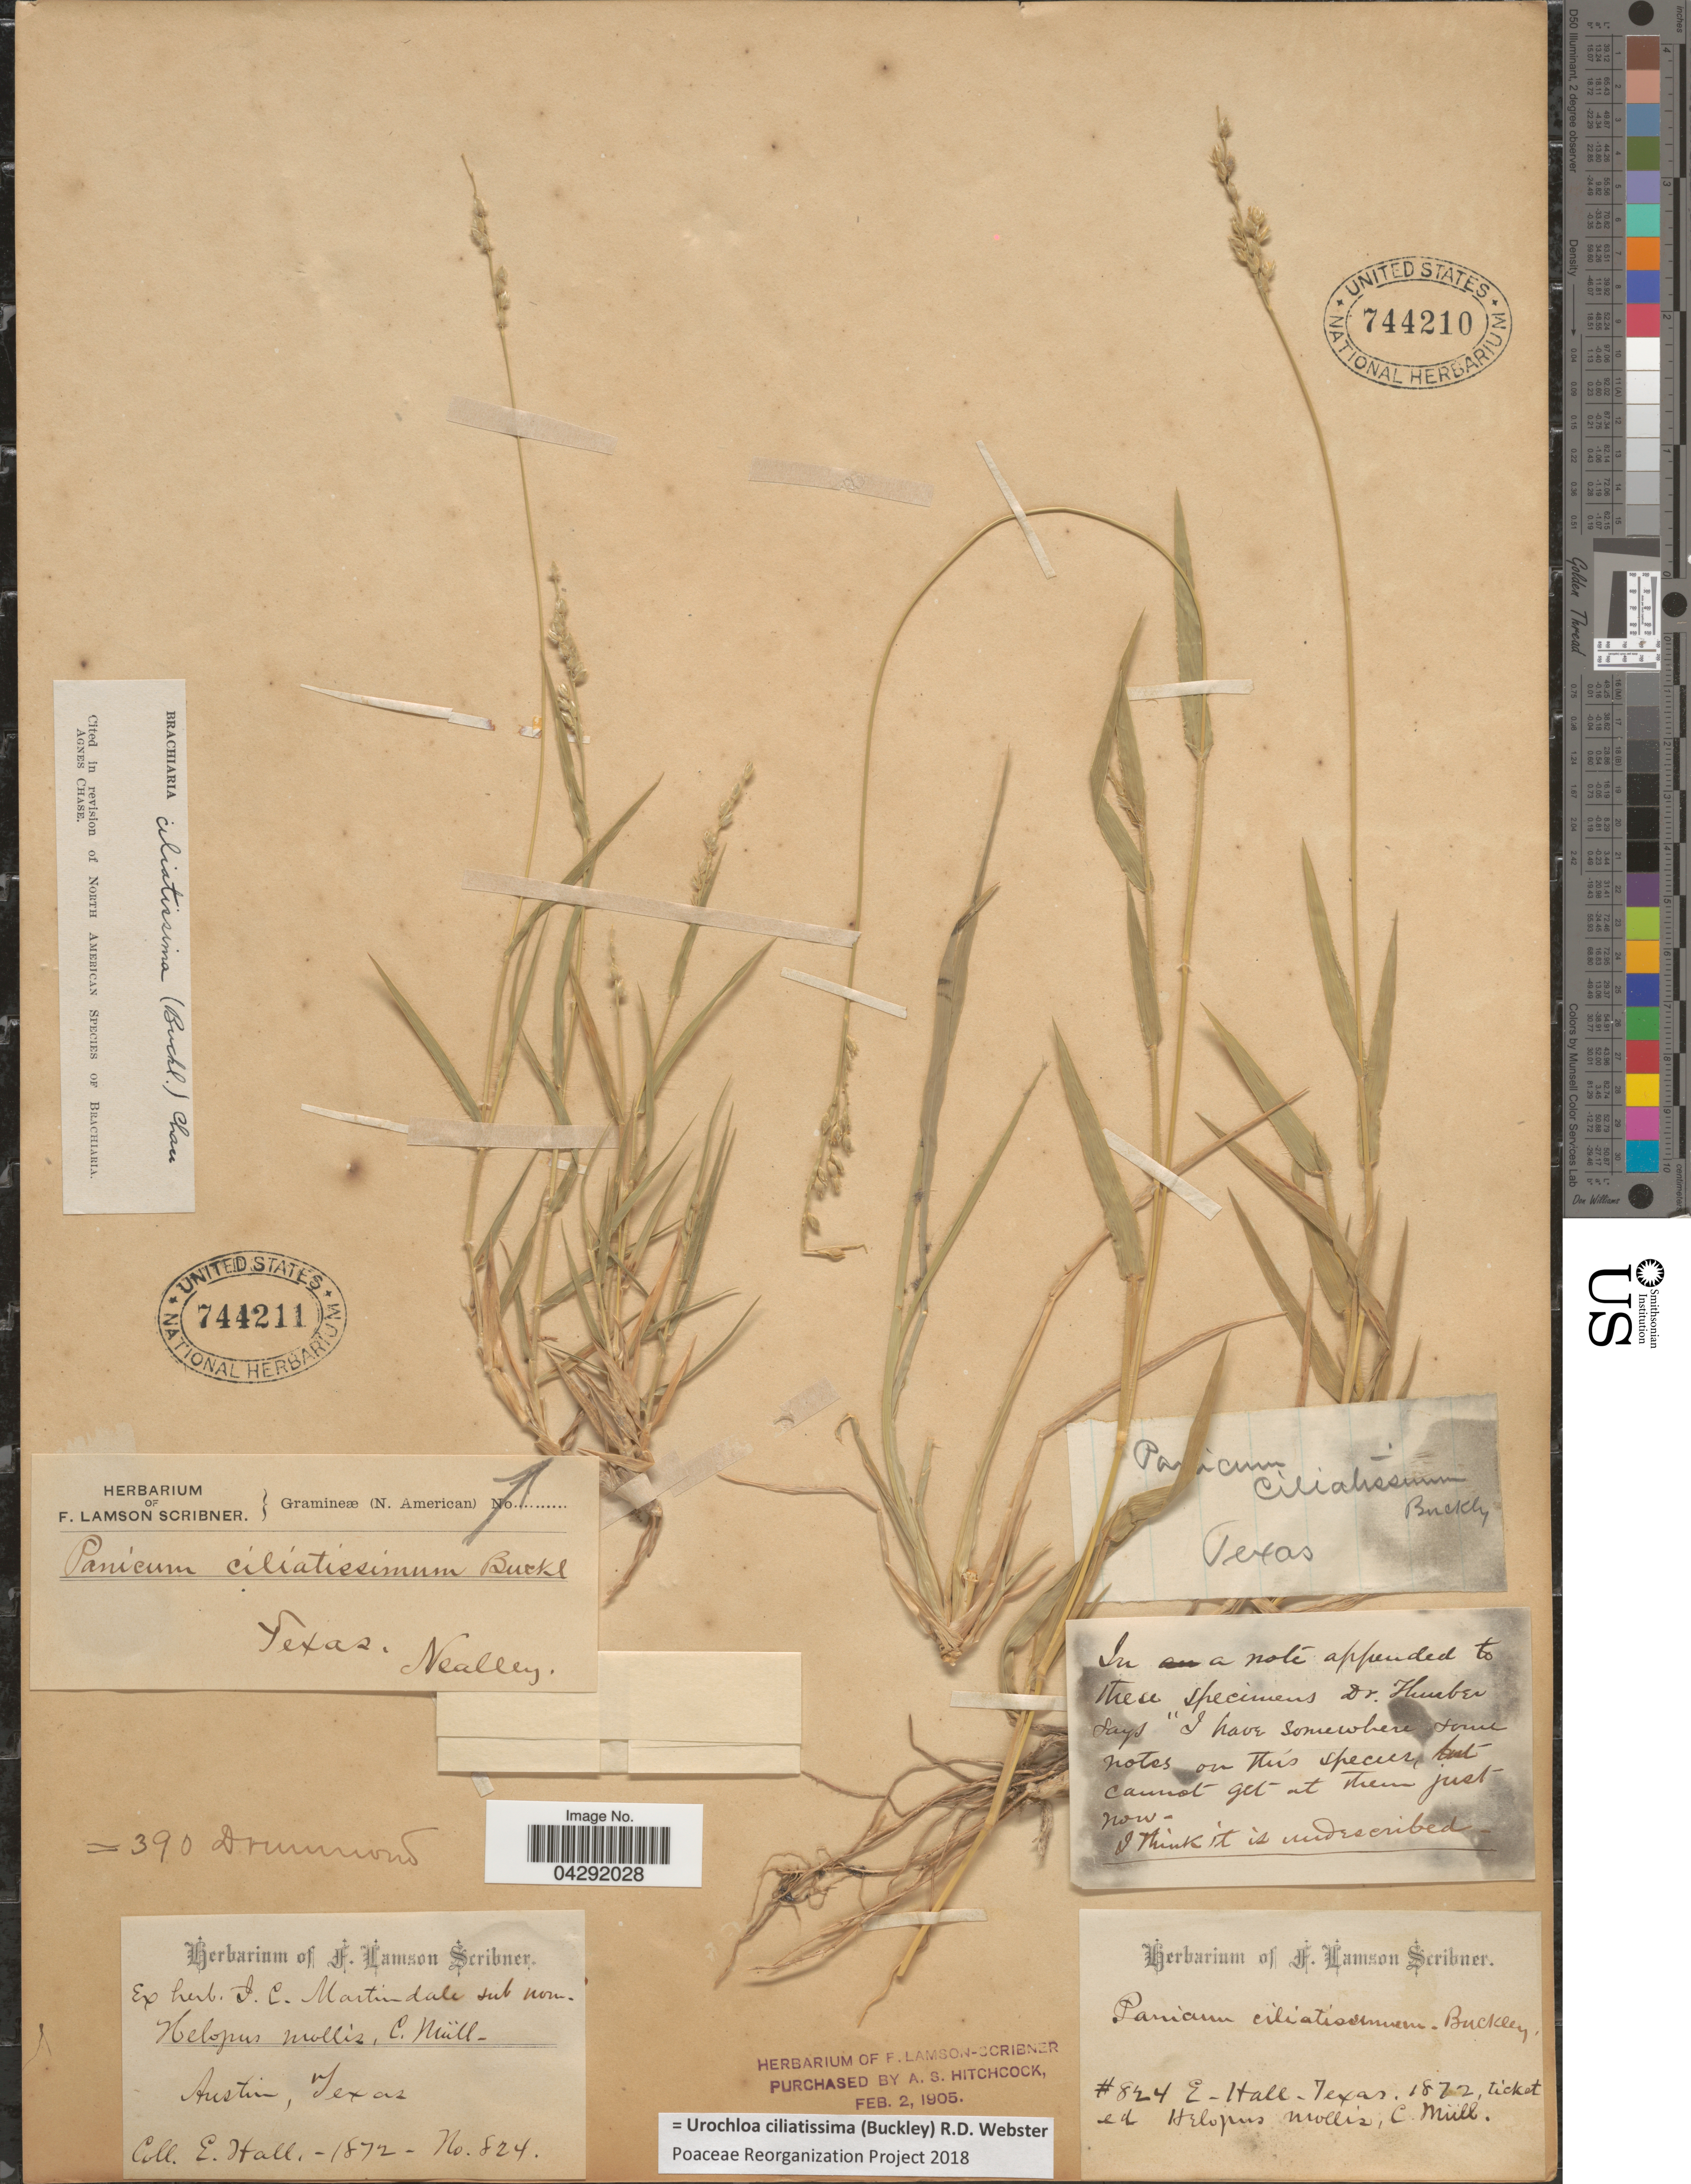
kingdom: Plantae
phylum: Tracheophyta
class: Liliopsida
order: Poales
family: Poaceae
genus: Urochloa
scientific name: Urochloa ciliatissima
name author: (Buckley) R.D. Webster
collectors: Neally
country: United States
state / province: Texas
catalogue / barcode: US 744211